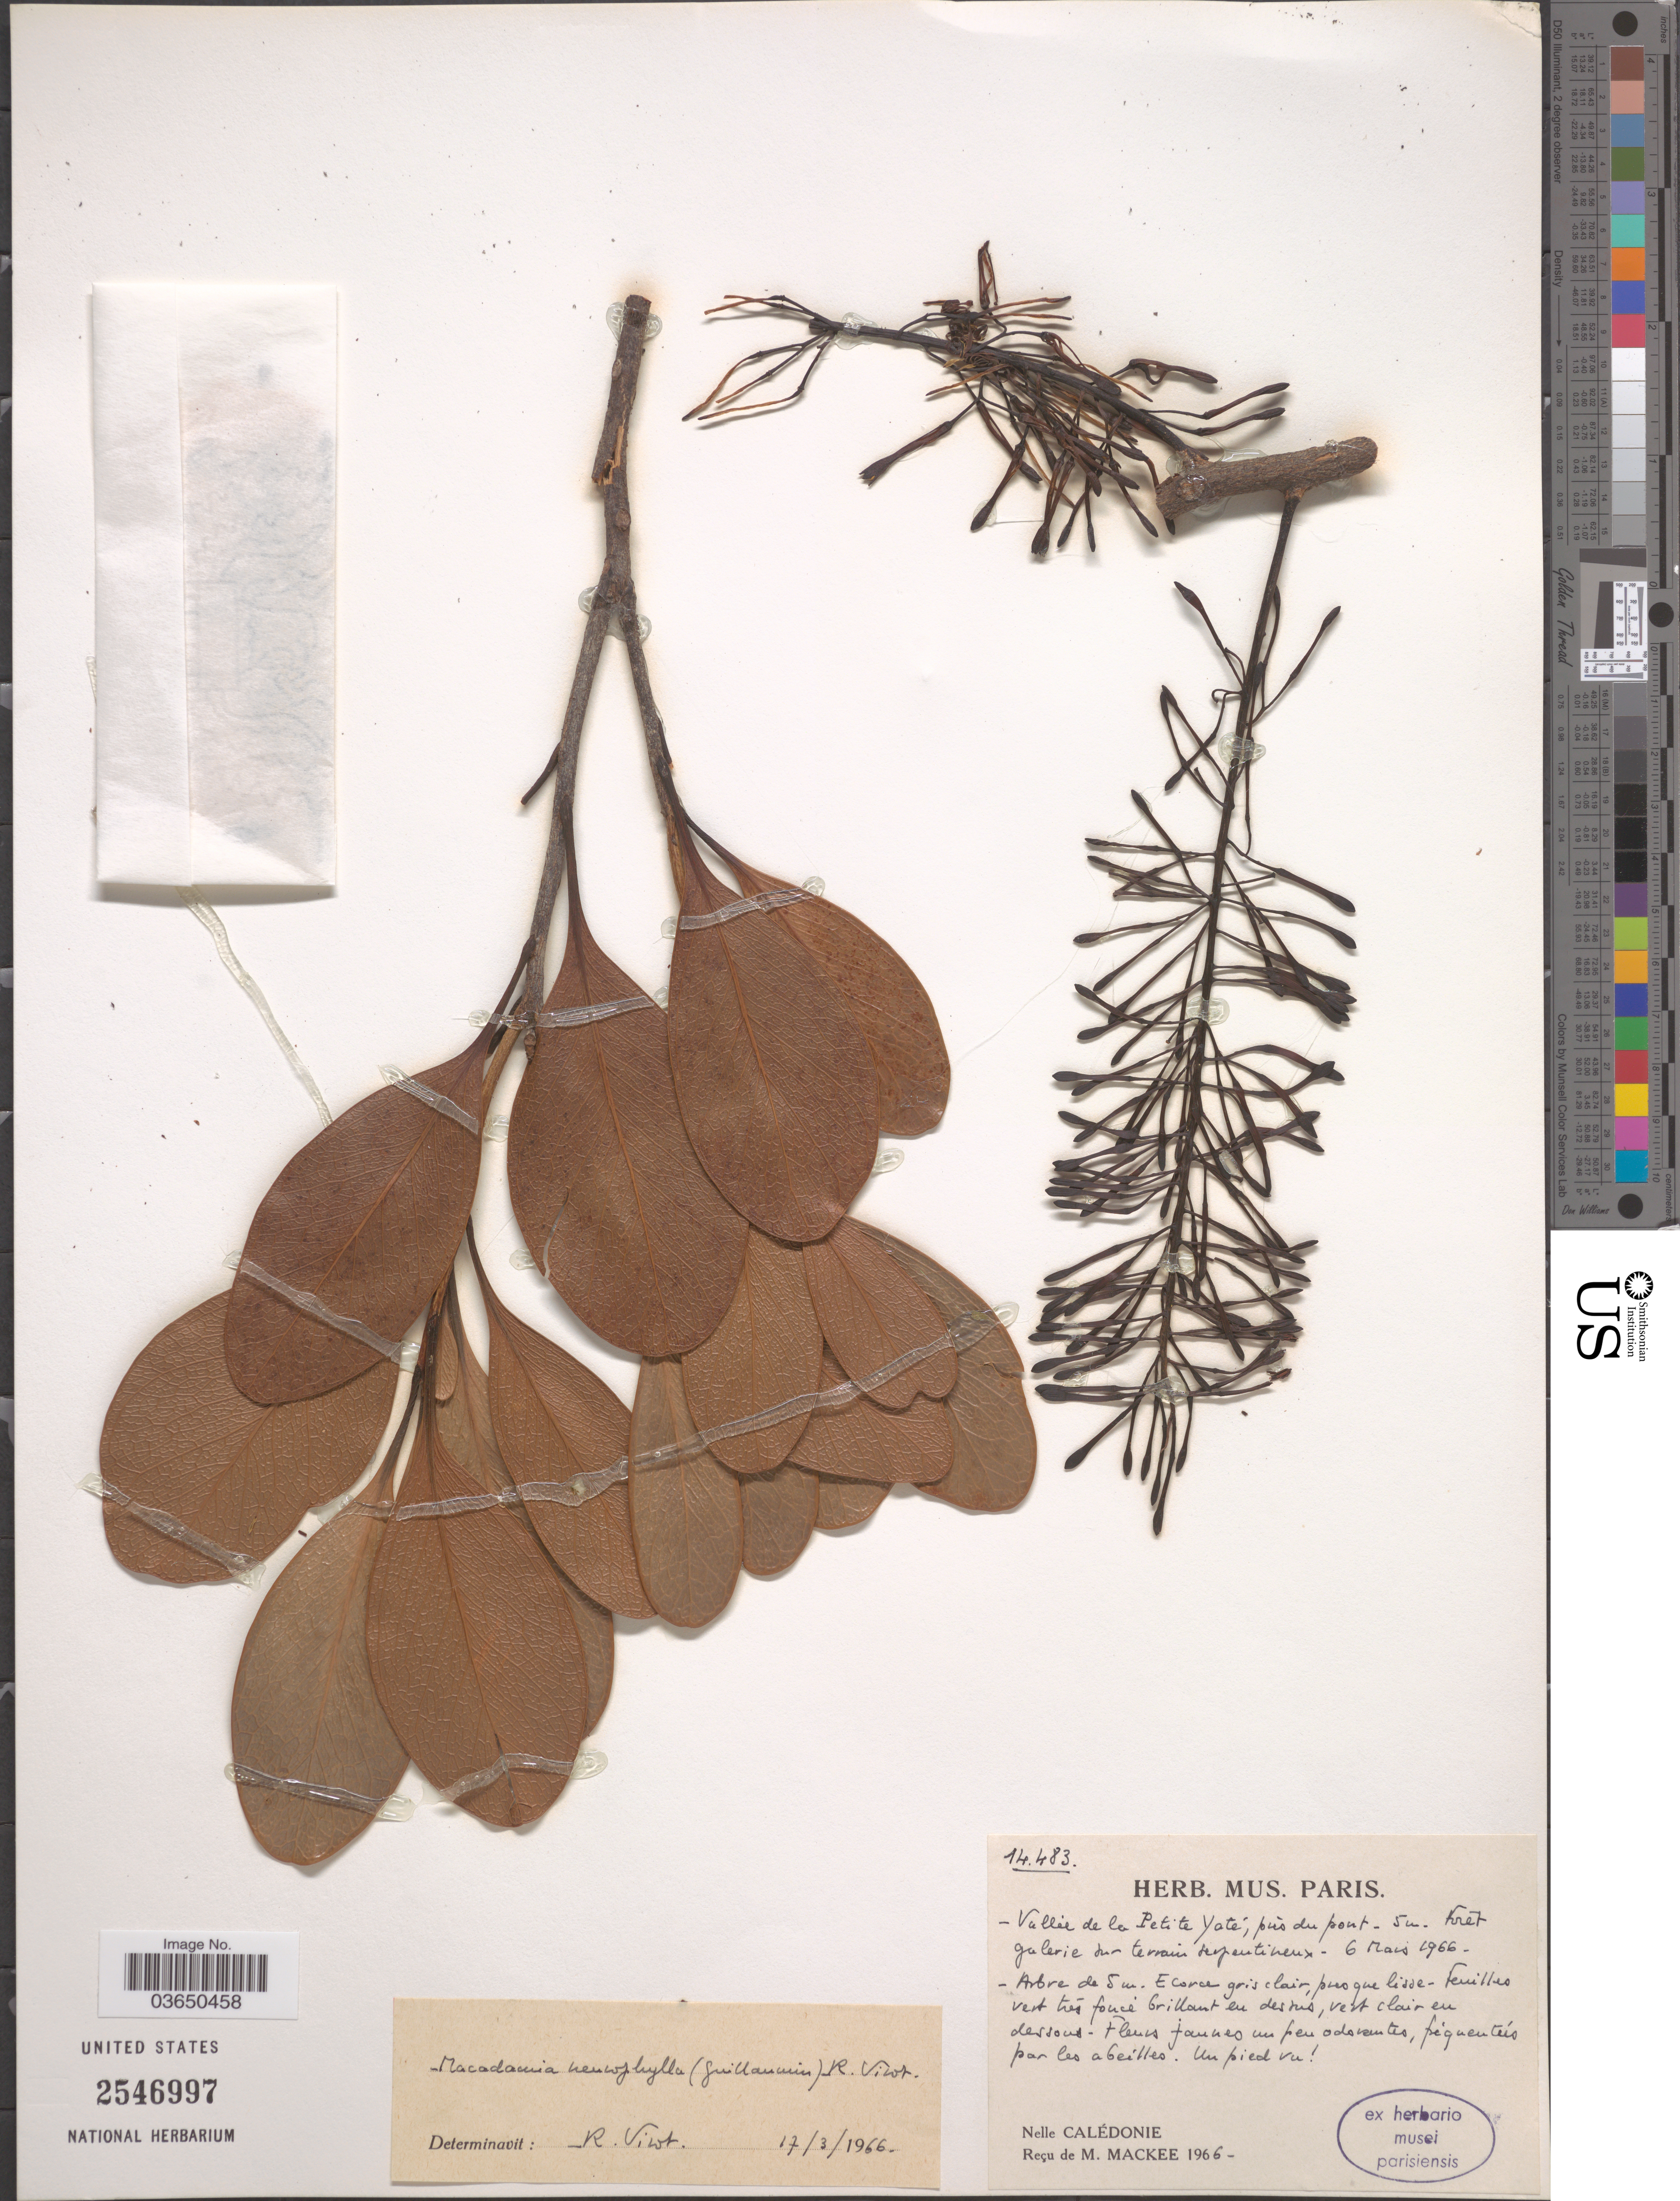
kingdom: Plantae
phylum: Tracheophyta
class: Magnoliopsida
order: Proteales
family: Proteaceae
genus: Macadamia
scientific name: Macadamia neurophylla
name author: (Guillaumin) R. Virot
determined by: Strong, Mark T., (BOT), Smithsonian Institution - National Museum of Natural History (UNITED STATES)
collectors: M. Mackee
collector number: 14483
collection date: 1966-03-06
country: New Caledonia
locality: Vallée de la Petite Yaté, pres du pont. Nelle Calédonie.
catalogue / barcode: US 2546997